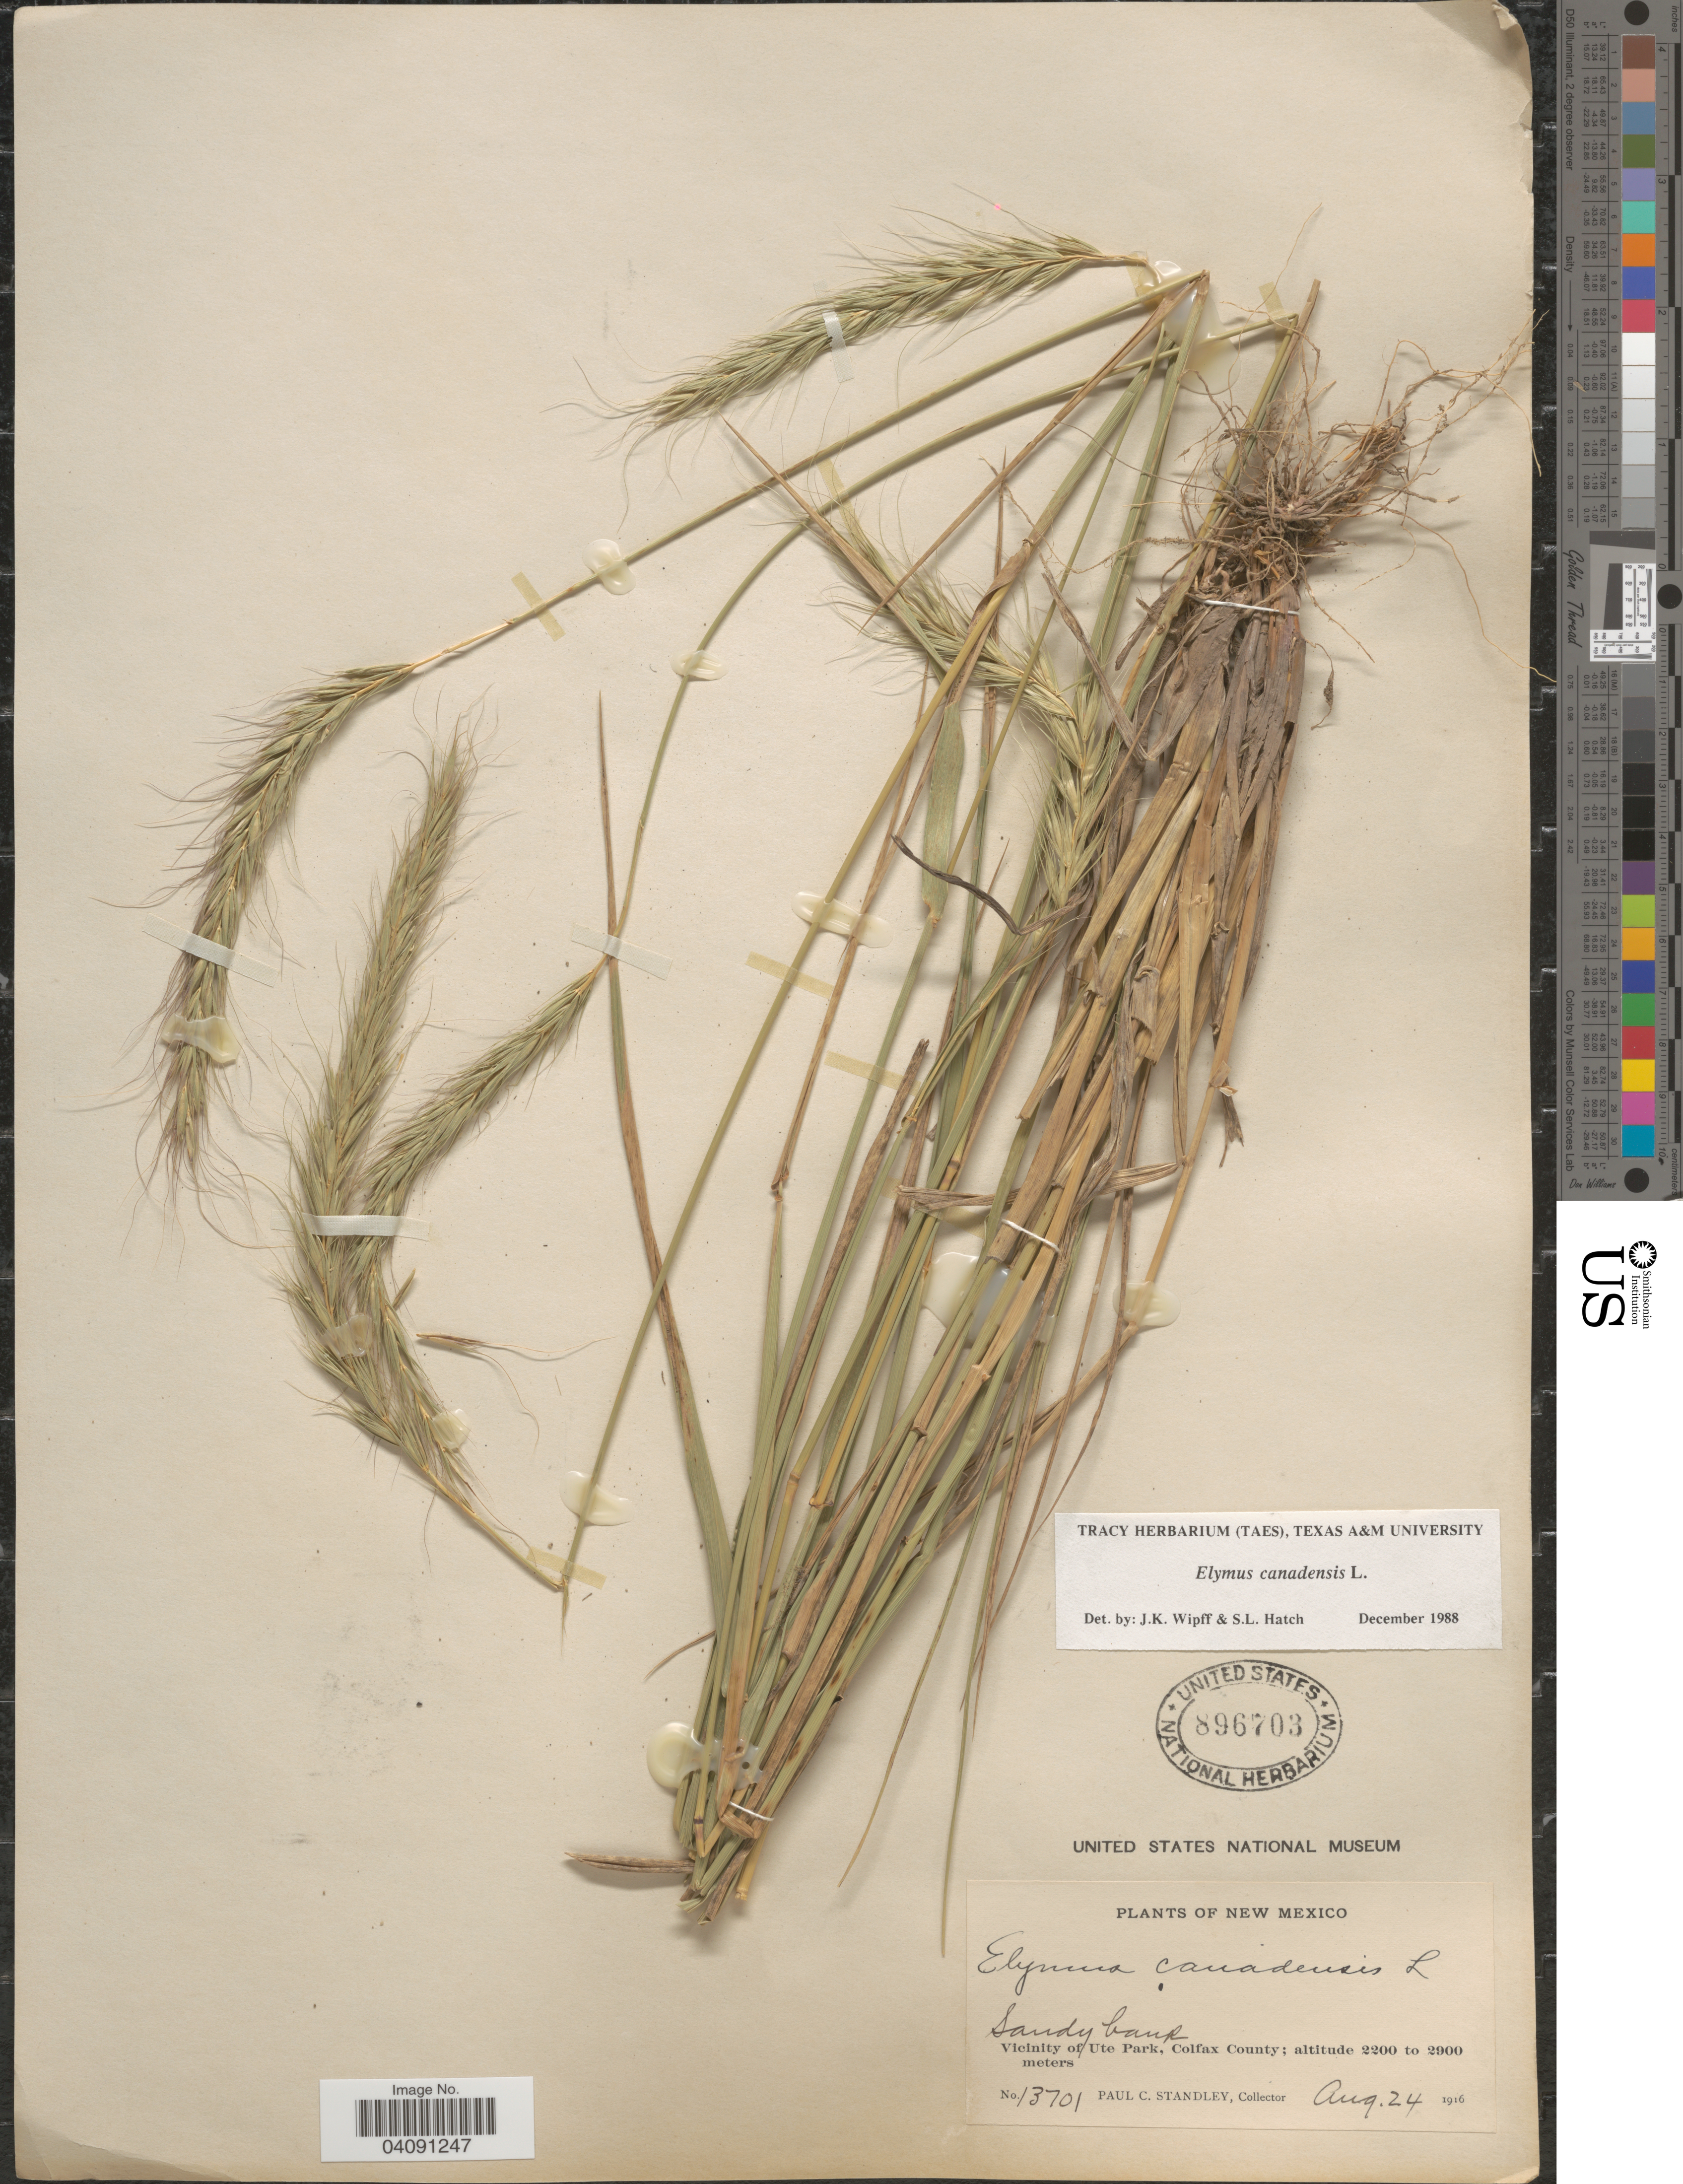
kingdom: Plantae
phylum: Tracheophyta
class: Liliopsida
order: Poales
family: Poaceae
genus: Elymus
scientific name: Elymus canadensis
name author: L.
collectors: P. C. Standley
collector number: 13701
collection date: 1916-08-24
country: United States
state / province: New Mexico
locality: Vicinity of Ute Park, Colfax County.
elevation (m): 2200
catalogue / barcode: US 896703